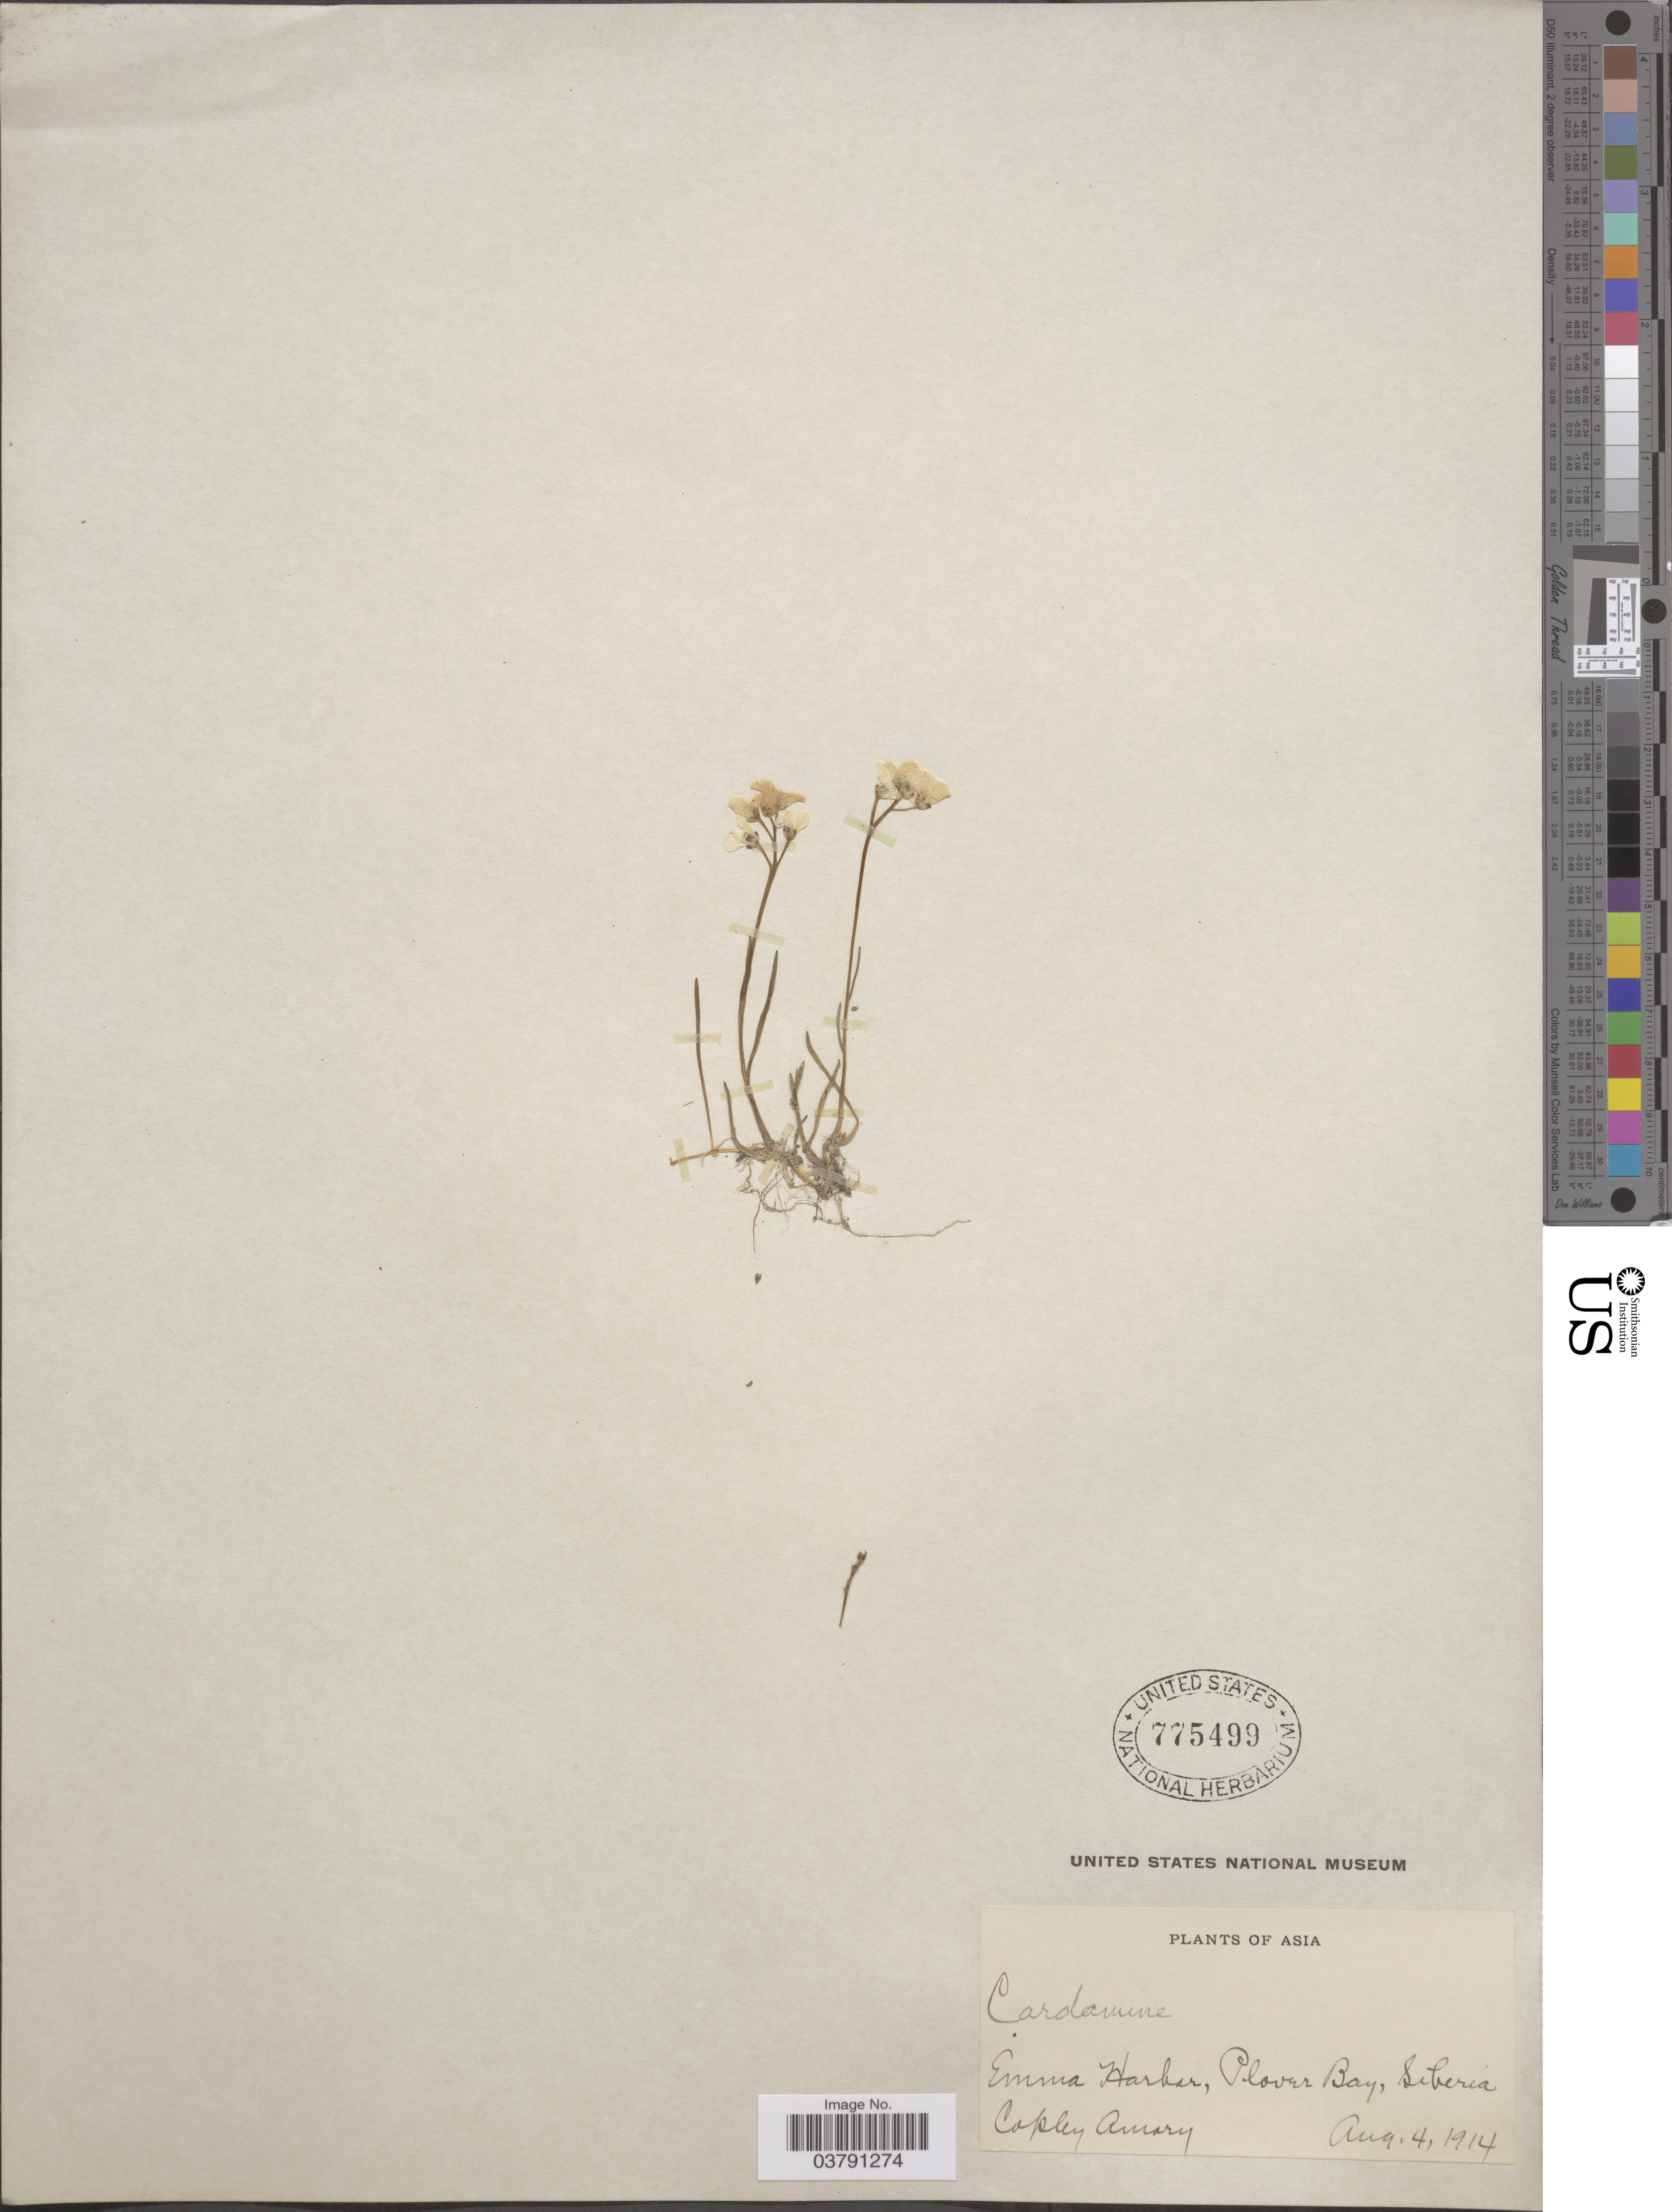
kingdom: Plantae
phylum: Tracheophyta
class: Magnoliopsida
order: Brassicales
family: Brassicaceae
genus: Cardamine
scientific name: Cardamine sp.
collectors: C. Amary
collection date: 1914-08-04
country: Russian Federation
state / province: Chukotka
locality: Asia. Emma Harbor & Plover Bay. Siberia.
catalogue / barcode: US 775499